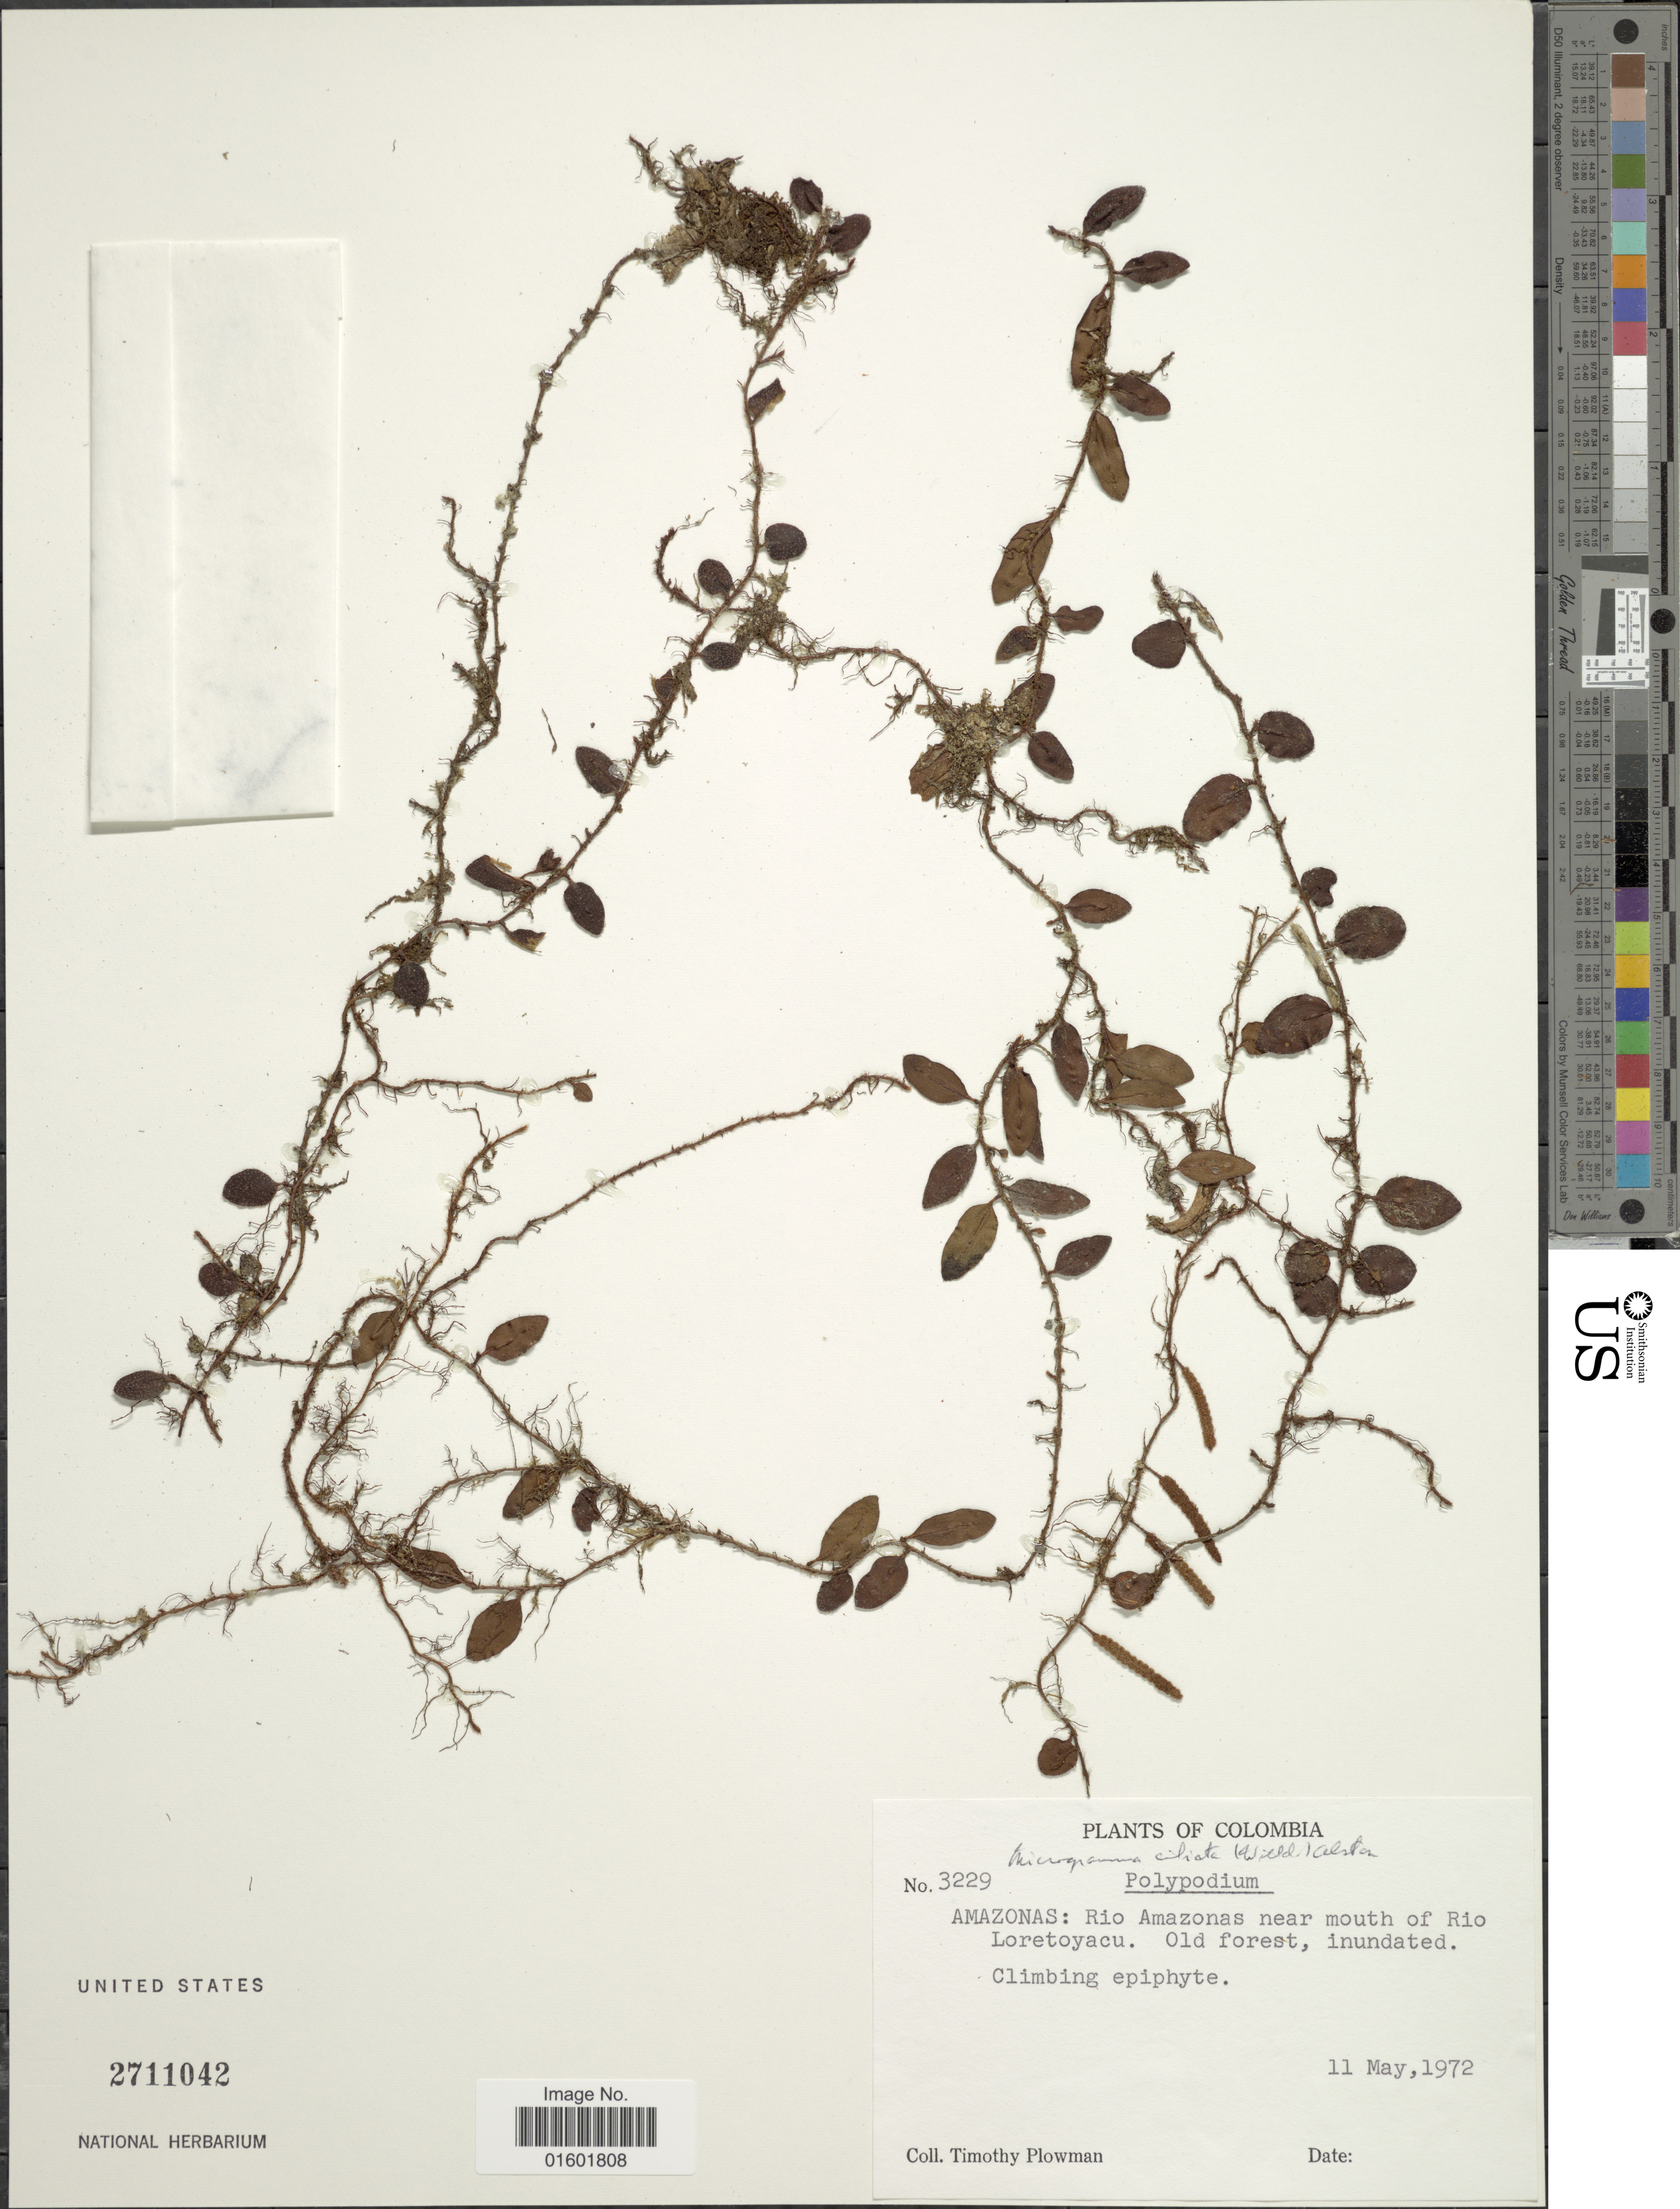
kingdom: Plantae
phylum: Tracheophyta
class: Polypodiopsida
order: Polypodiales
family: Polypodiaceae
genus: Microgramma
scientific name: Microgramma reptans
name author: (Cav.) A.R. Sm.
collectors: T. Plowman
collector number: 3229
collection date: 1972-05-11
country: Colombia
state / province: Amazônas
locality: Rio Amazonas near mouth of Rio Loretoyacu. Old forest, inundated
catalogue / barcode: US 2711042